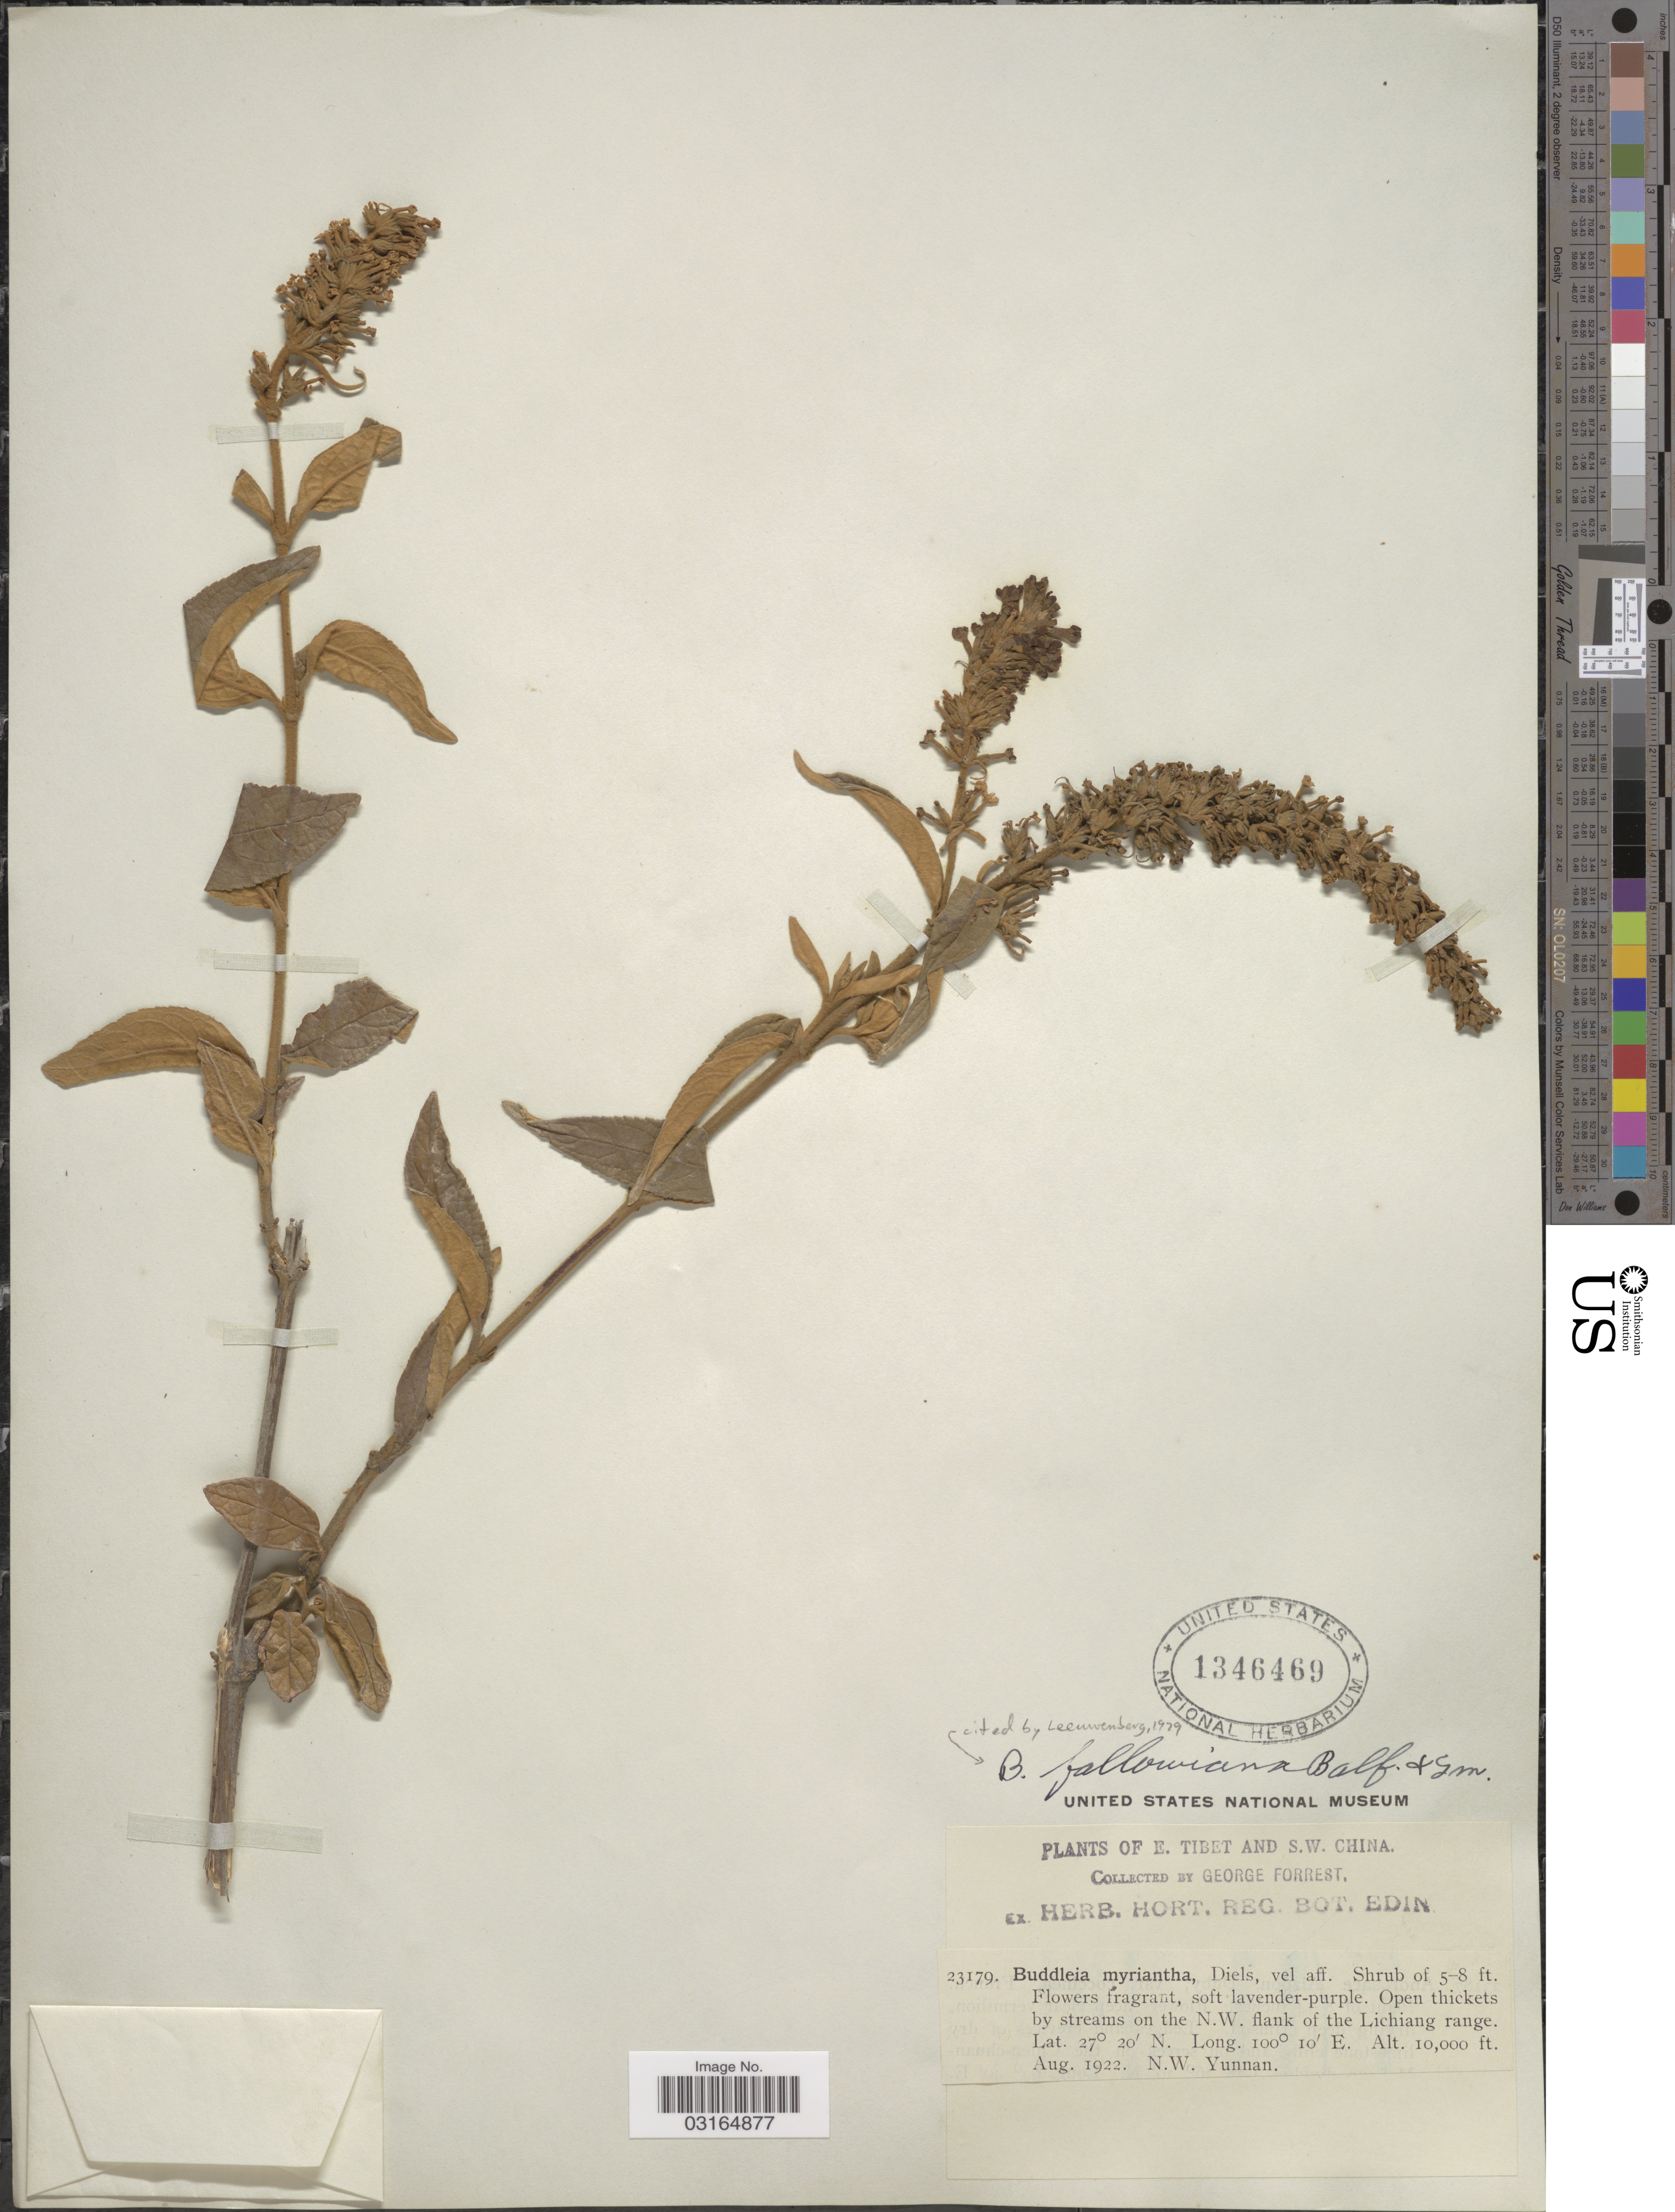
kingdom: Plantae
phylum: Tracheophyta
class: Magnoliopsida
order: Lamiales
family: Scrophulariaceae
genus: Buddleja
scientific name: Buddleja fallowiana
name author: Balf. f. & W.W. Sm.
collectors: G. Forrest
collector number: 23179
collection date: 1922-08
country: China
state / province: Yunnan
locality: E. Tibet and S.W. China. By streams on the N.W. flank of the Lichiang range. N.W. Yunnan.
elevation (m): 3048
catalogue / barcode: US 1346469